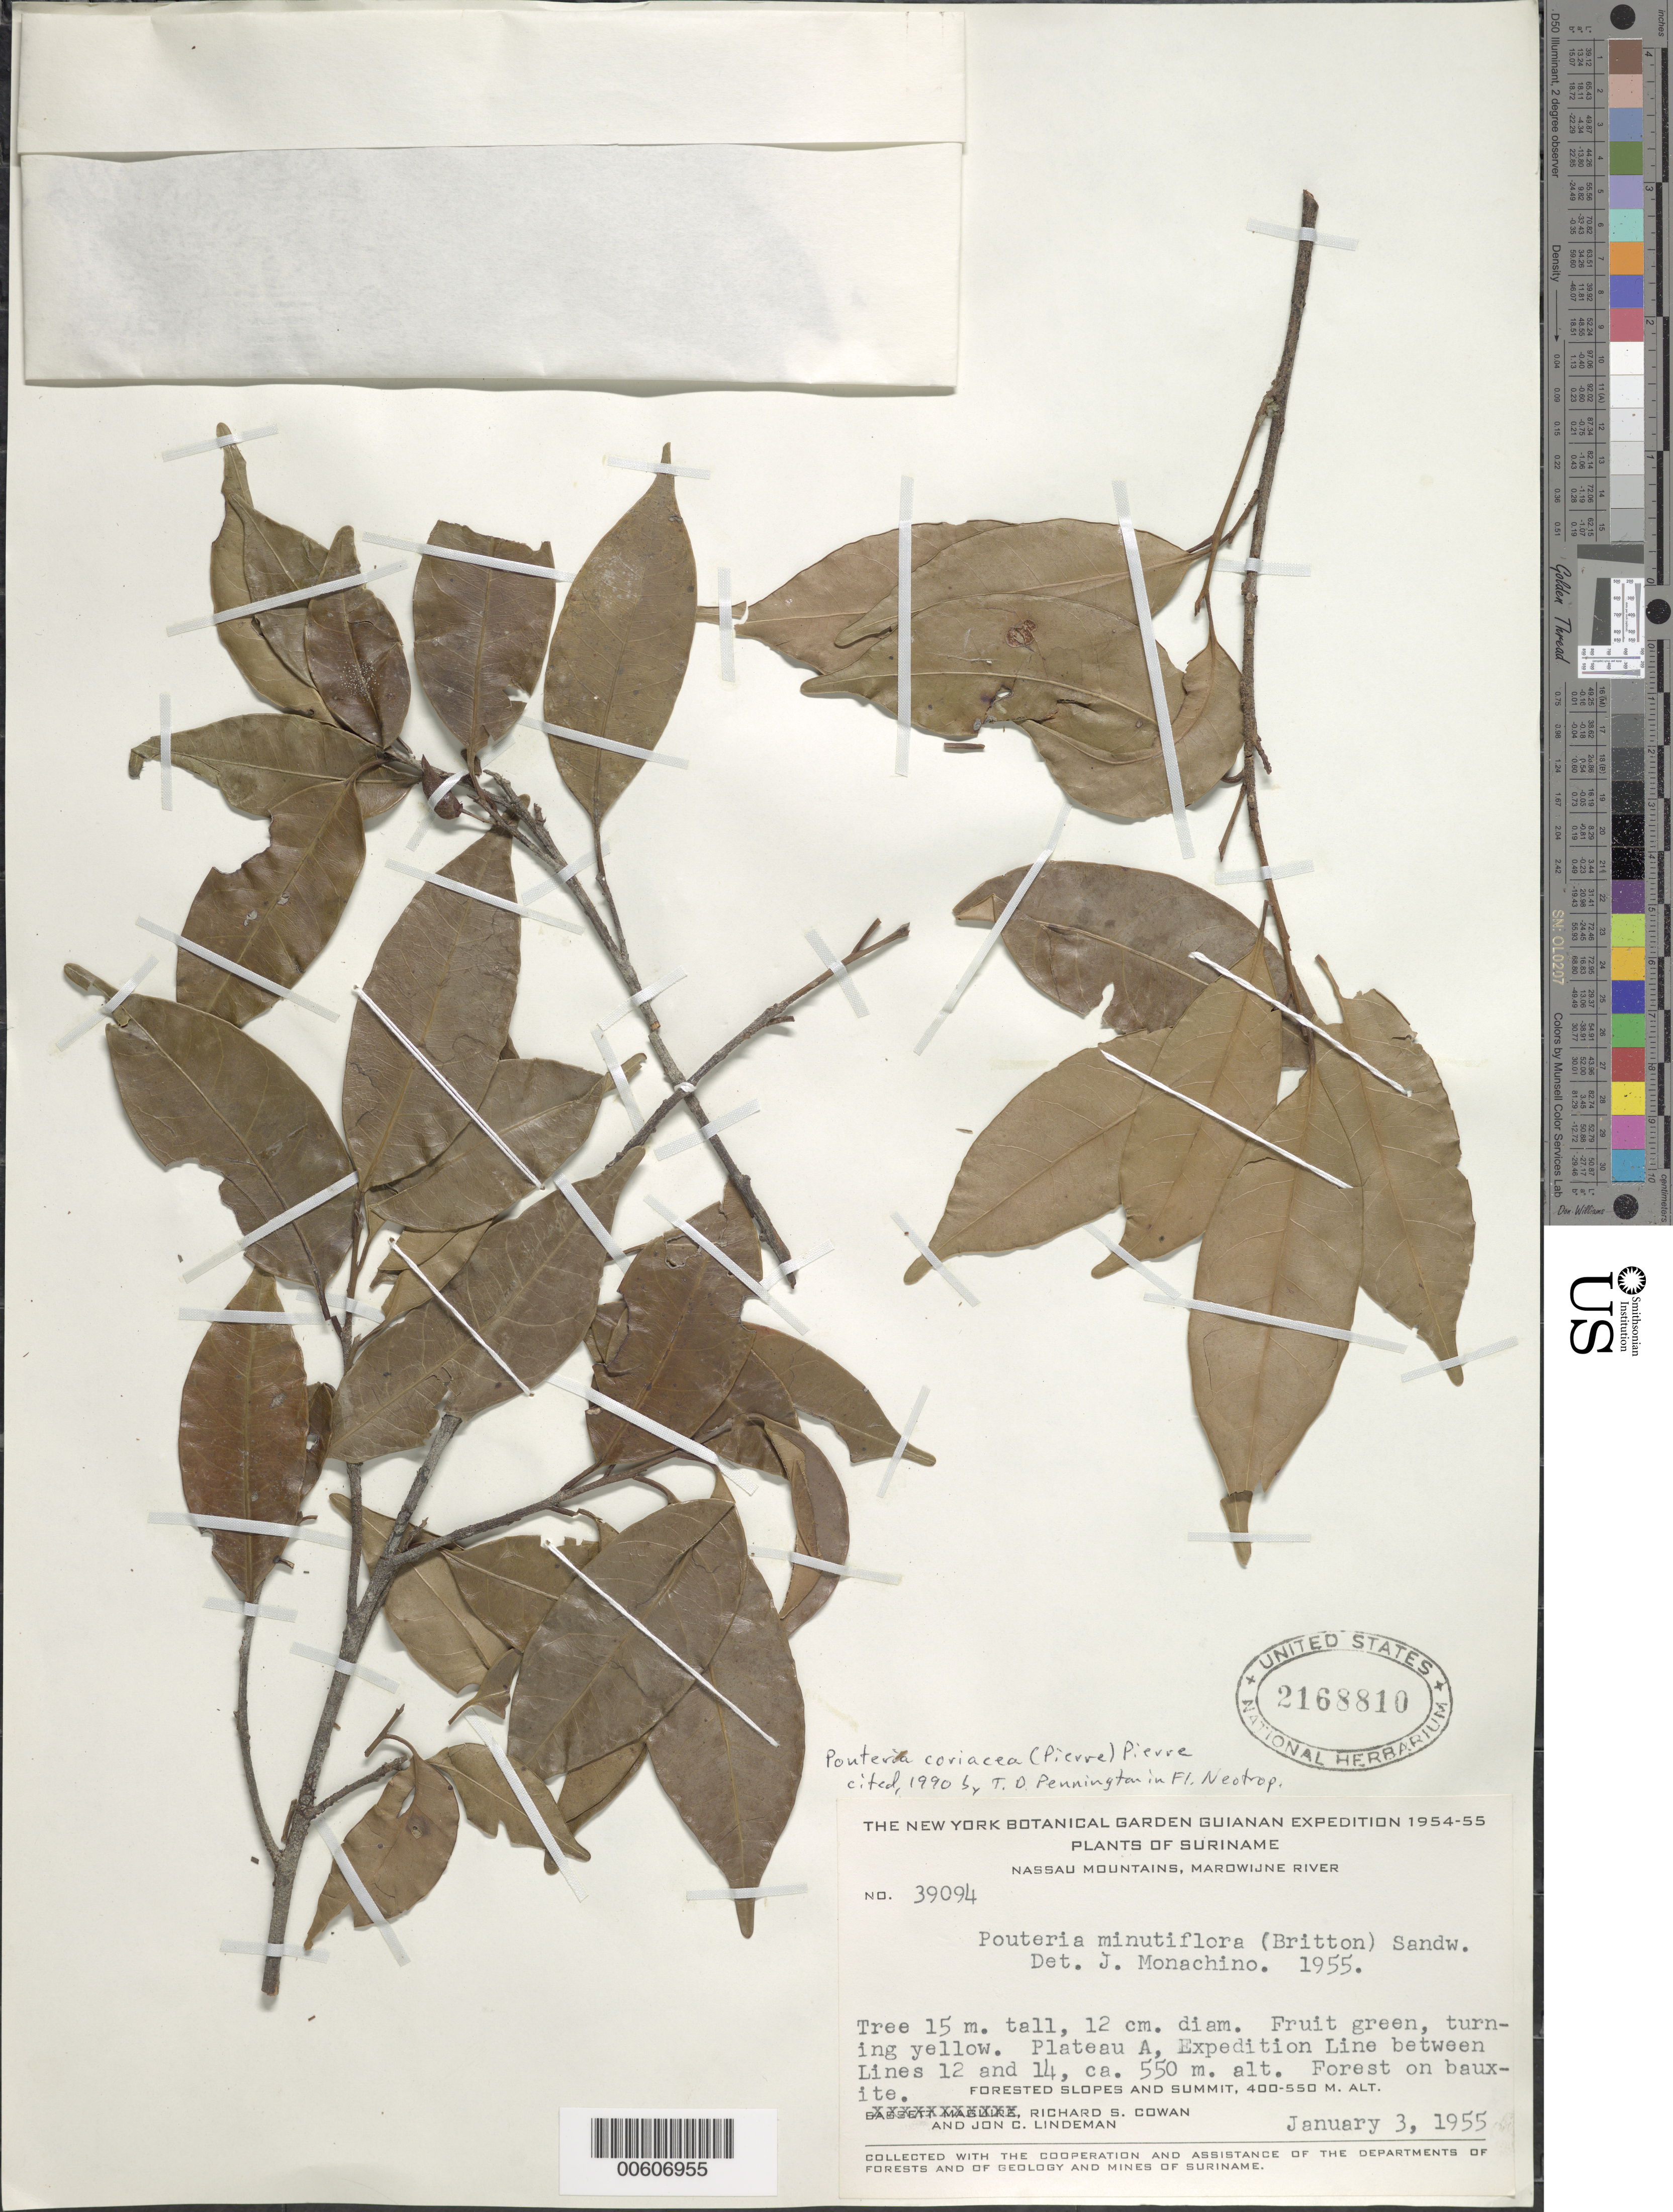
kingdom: Plantae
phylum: Tracheophyta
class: Magnoliopsida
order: Ericales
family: Sapotaceae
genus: Pouteria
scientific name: Pouteria coriacea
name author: (Pierre) Pierre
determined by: Pennington, T. D., (K)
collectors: R. S. Cowan & J. C. Lindeman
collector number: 39094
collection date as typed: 3-Jan-55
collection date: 1955-01-03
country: Suriname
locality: Nassau Mts., Marowijne R., Plateau A, Expedition Line between Lines 12 and 14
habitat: Forest on bauxite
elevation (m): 550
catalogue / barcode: US 2168810